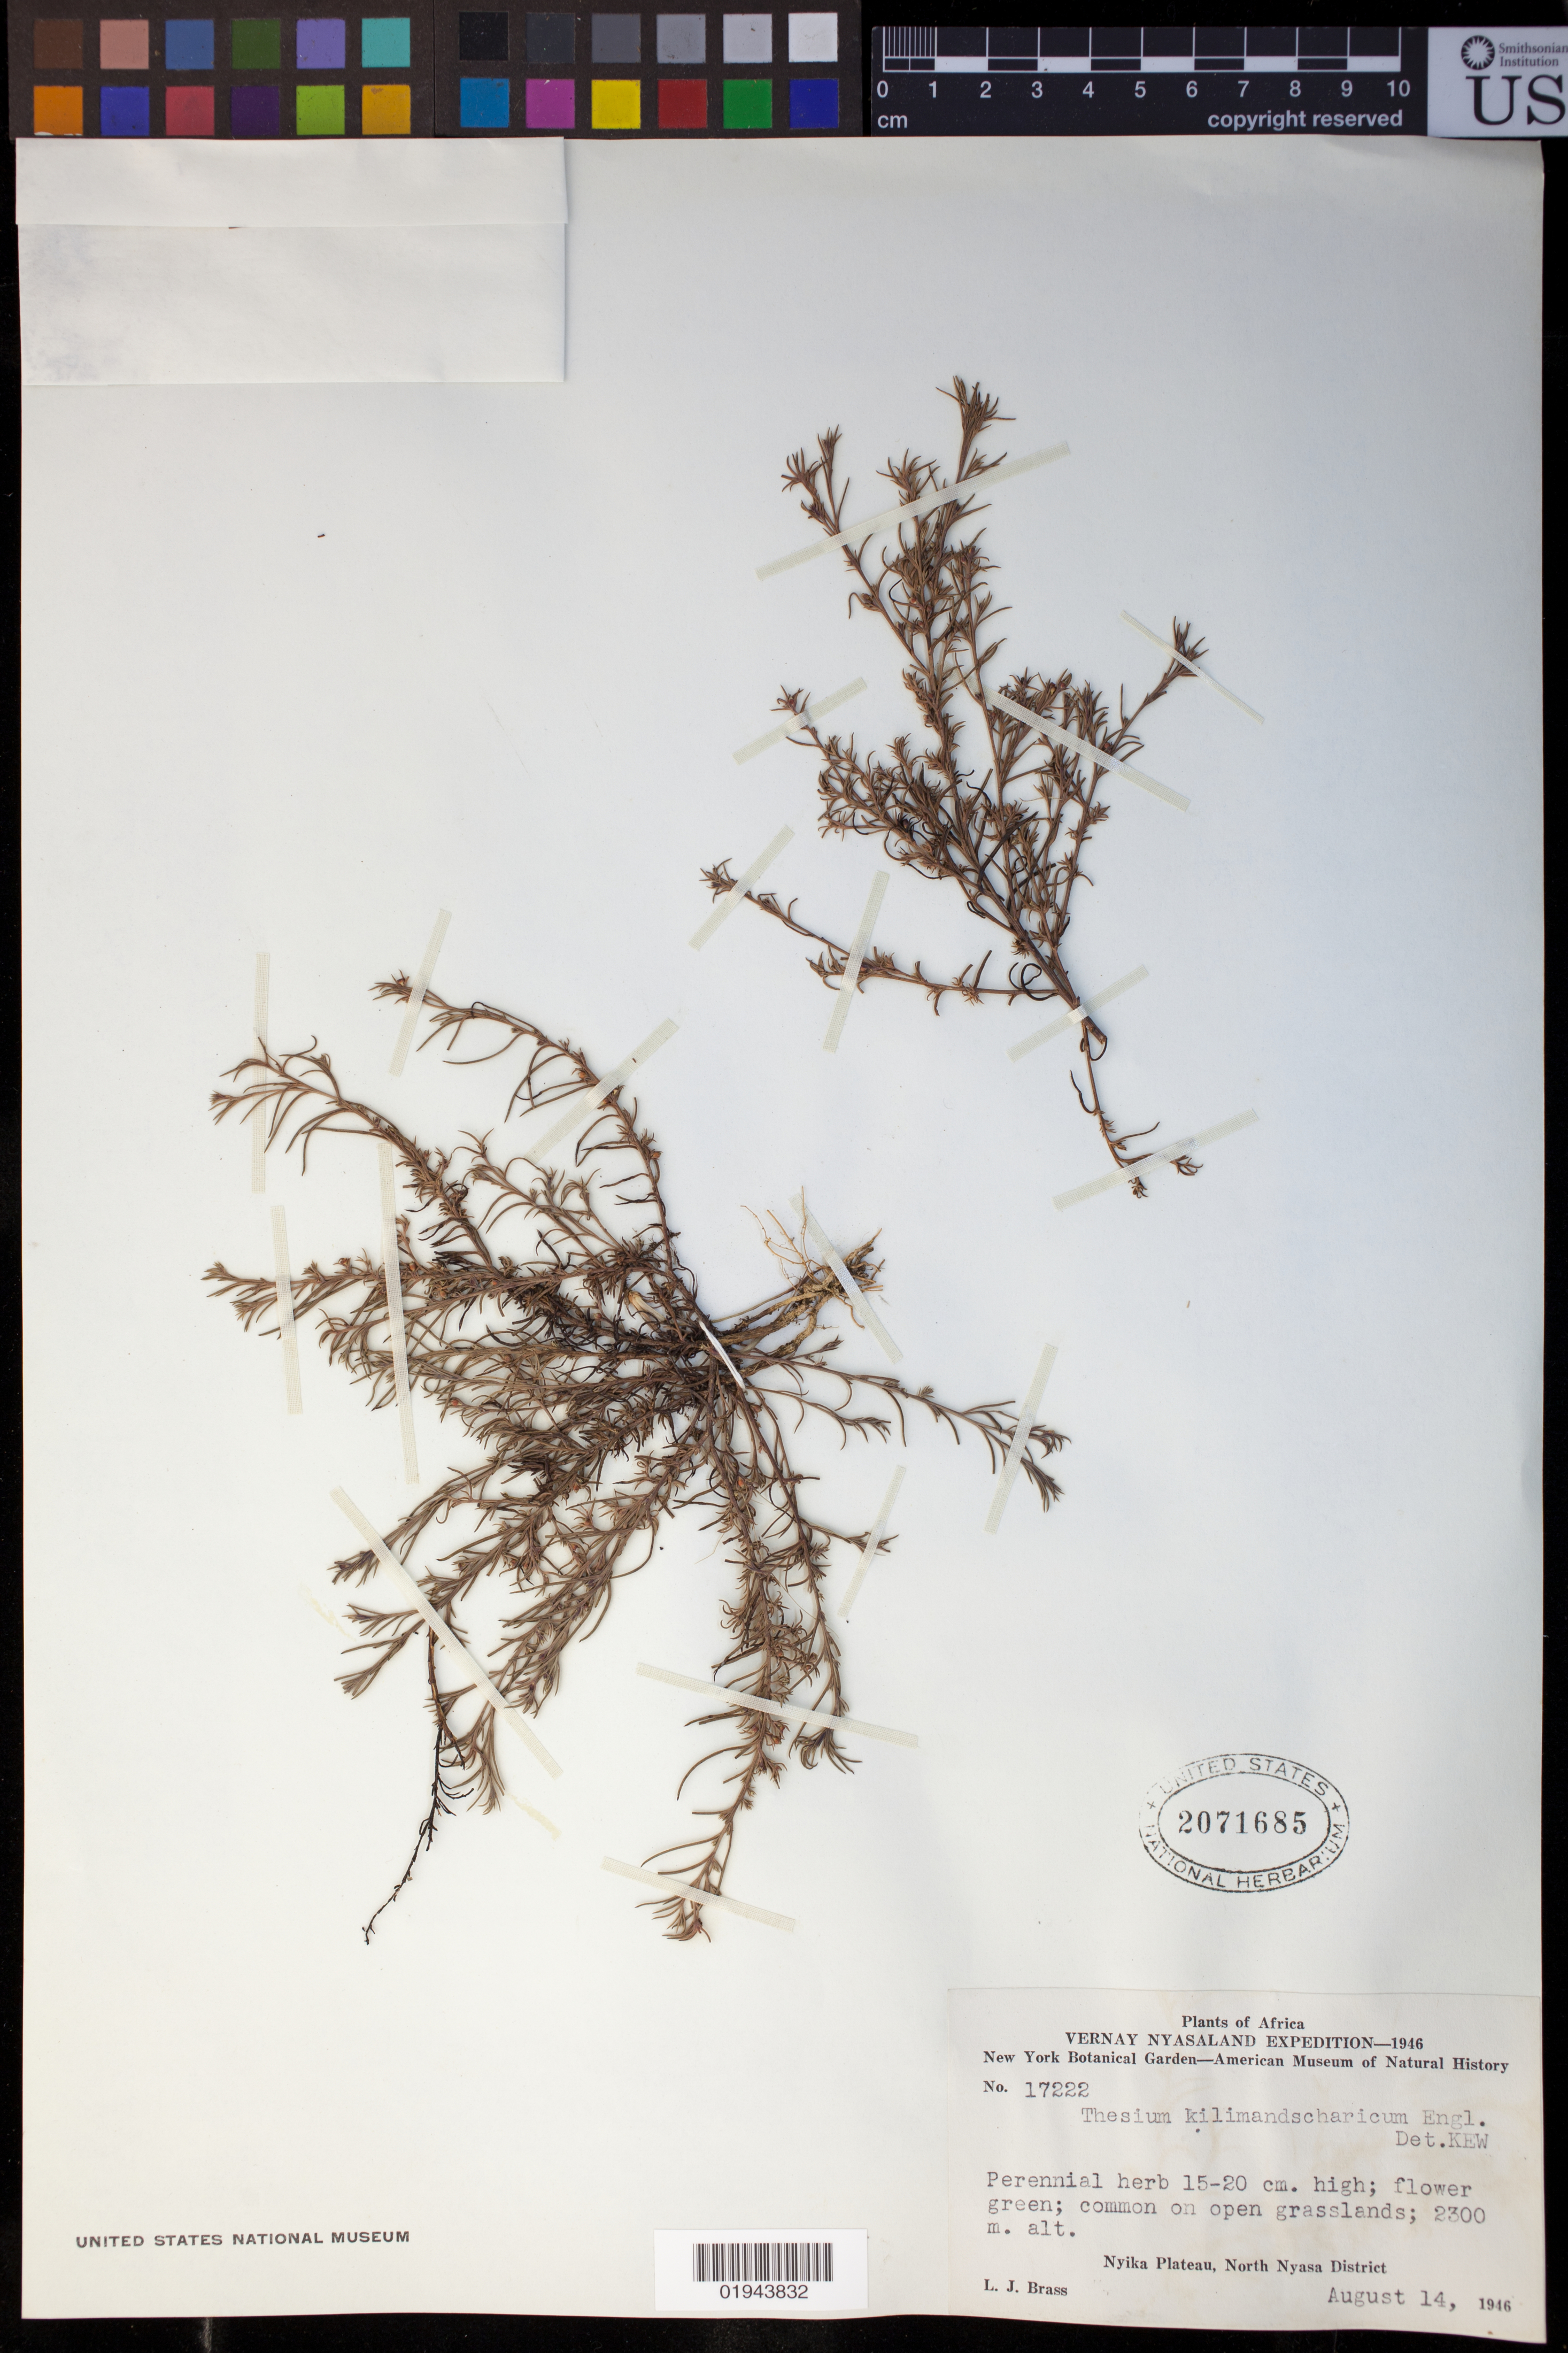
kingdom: Plantae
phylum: Tracheophyta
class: Magnoliopsida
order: Santalales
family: Thesiaceae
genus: Thesium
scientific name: Thesium kilimandscharicum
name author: Engl.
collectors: L. J. Brass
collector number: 17222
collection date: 1946-08-14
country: Malawi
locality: Nyika Plateau, North Nyasa District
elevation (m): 2300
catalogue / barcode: US 2071685